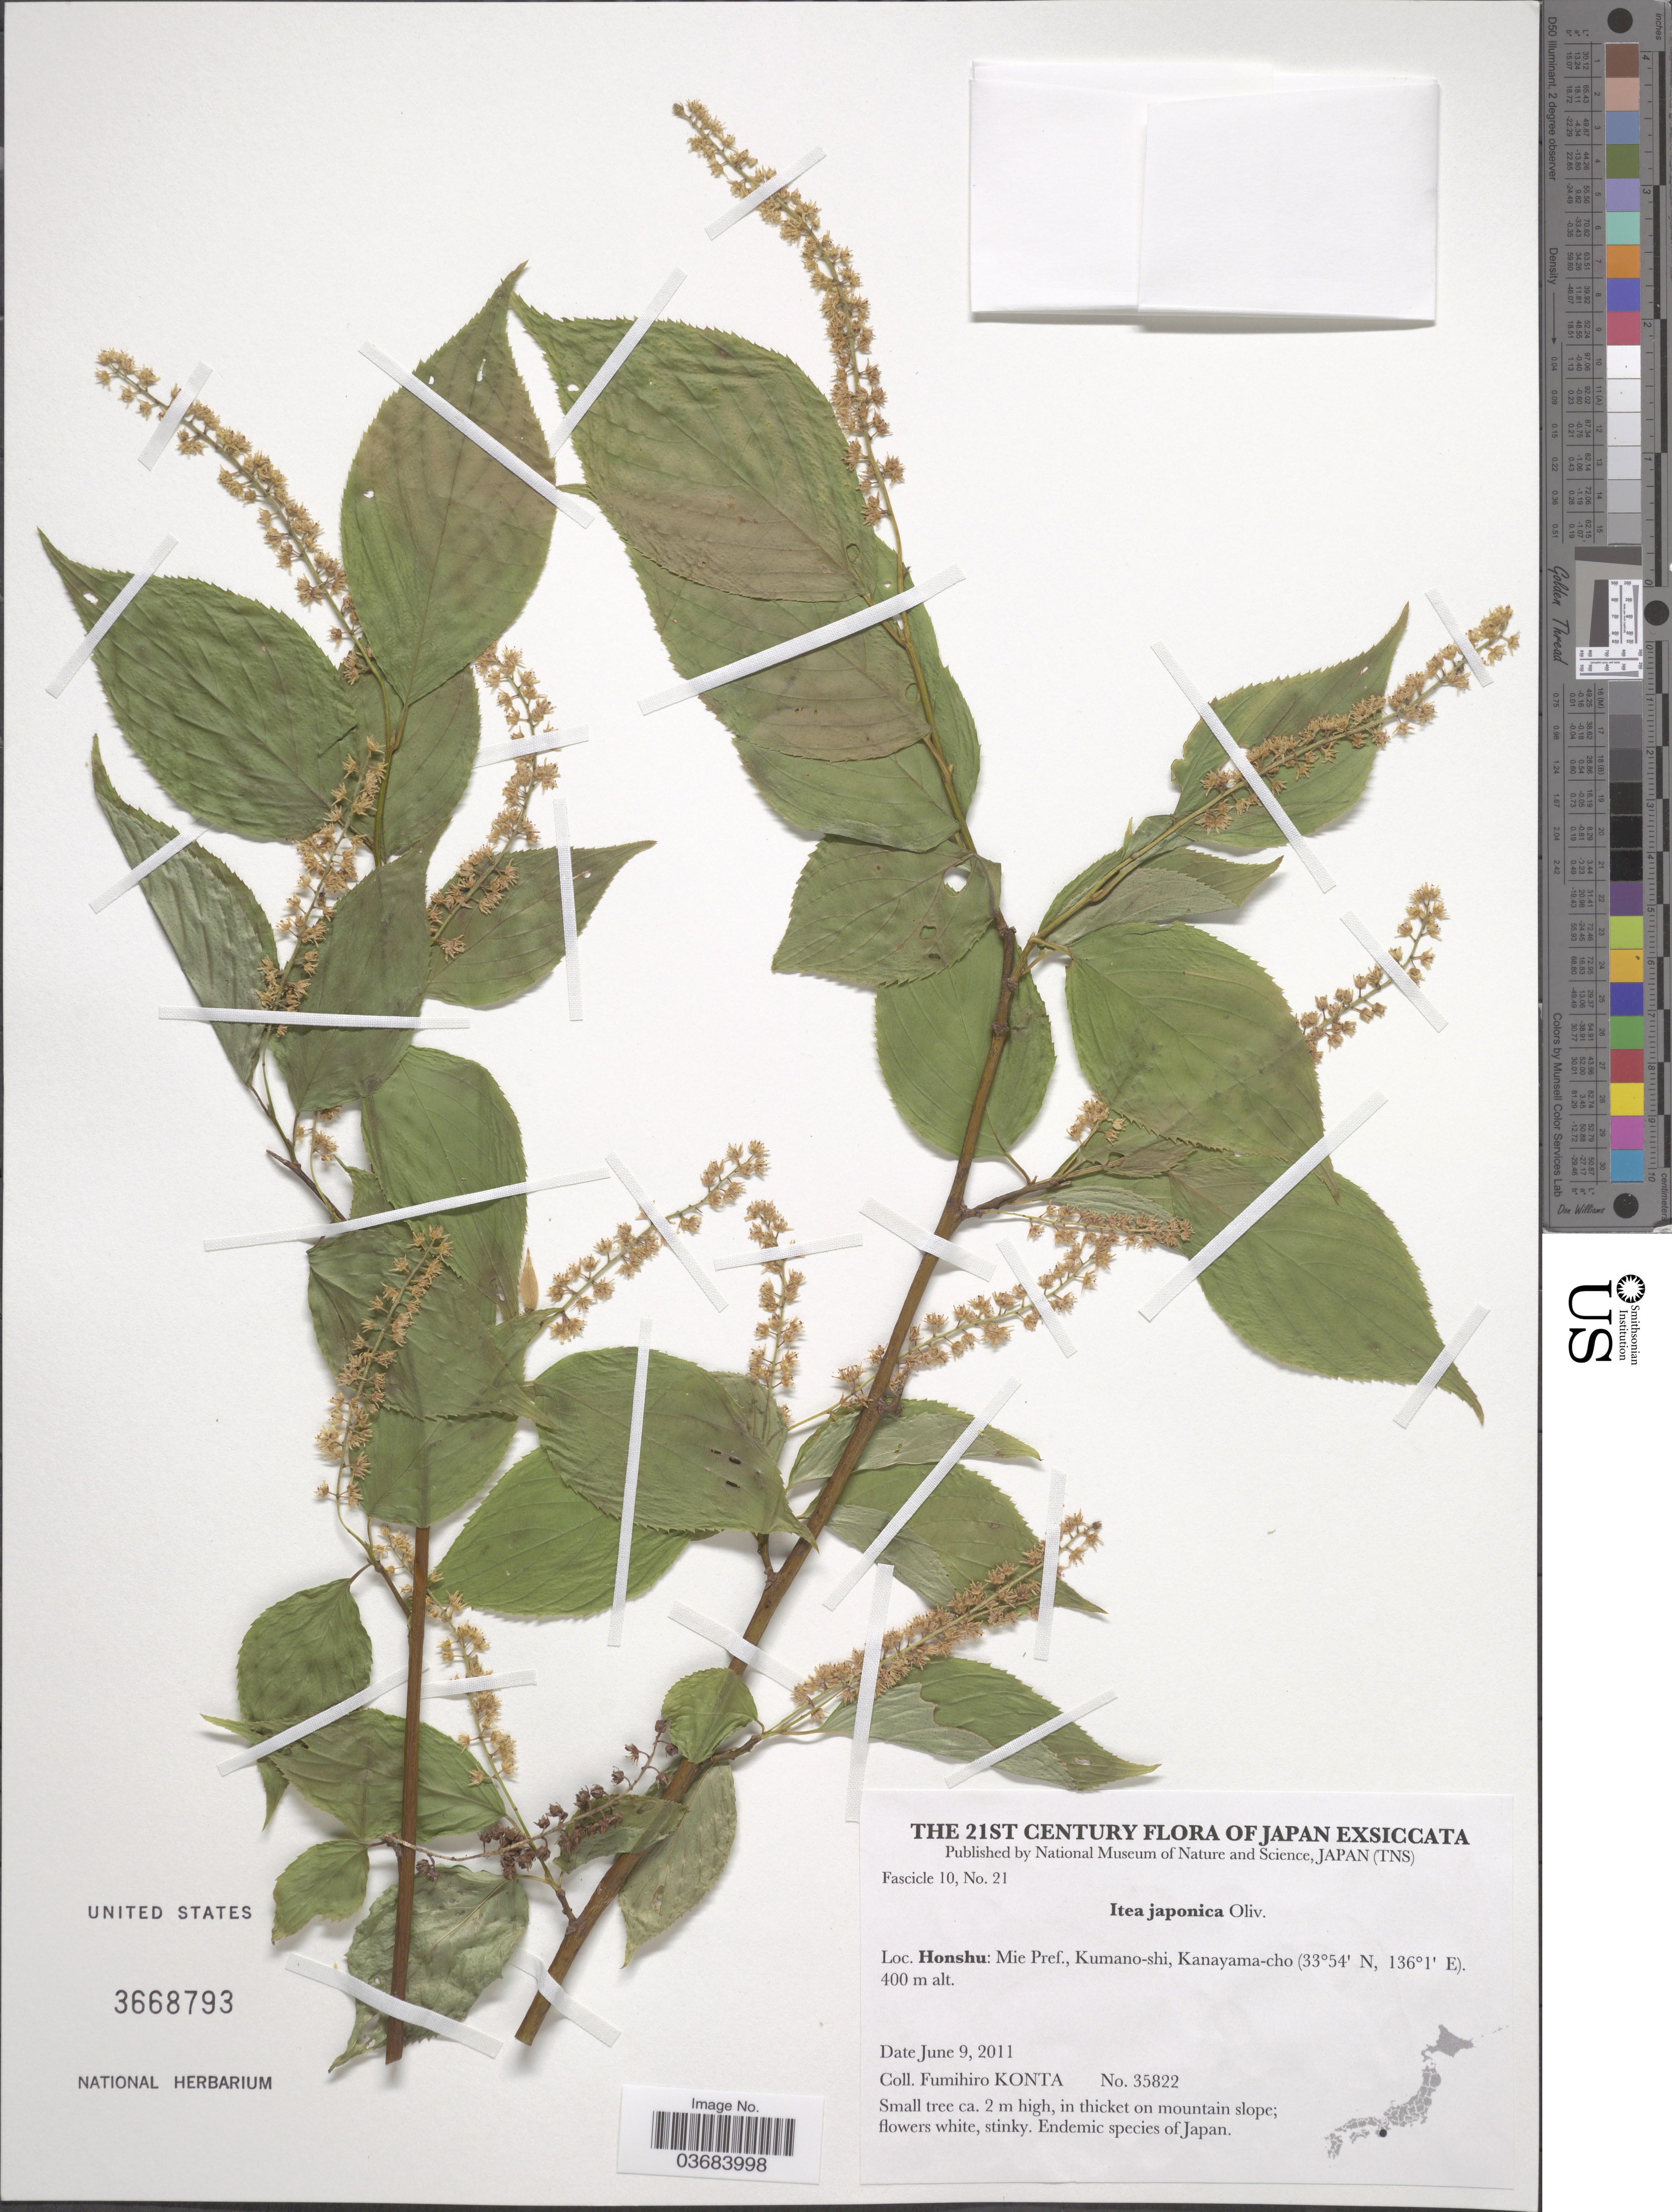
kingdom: Plantae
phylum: Tracheophyta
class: Magnoliopsida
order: Saxifragales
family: Iteaceae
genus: Itea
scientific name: Itea japonica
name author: Oliv.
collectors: F. Konta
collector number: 35822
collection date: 2011-06-09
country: Japan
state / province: Mie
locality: Honshu: Mie Pref., Kumano-shi, Kanayama-cho.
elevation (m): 400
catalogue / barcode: US 3668793